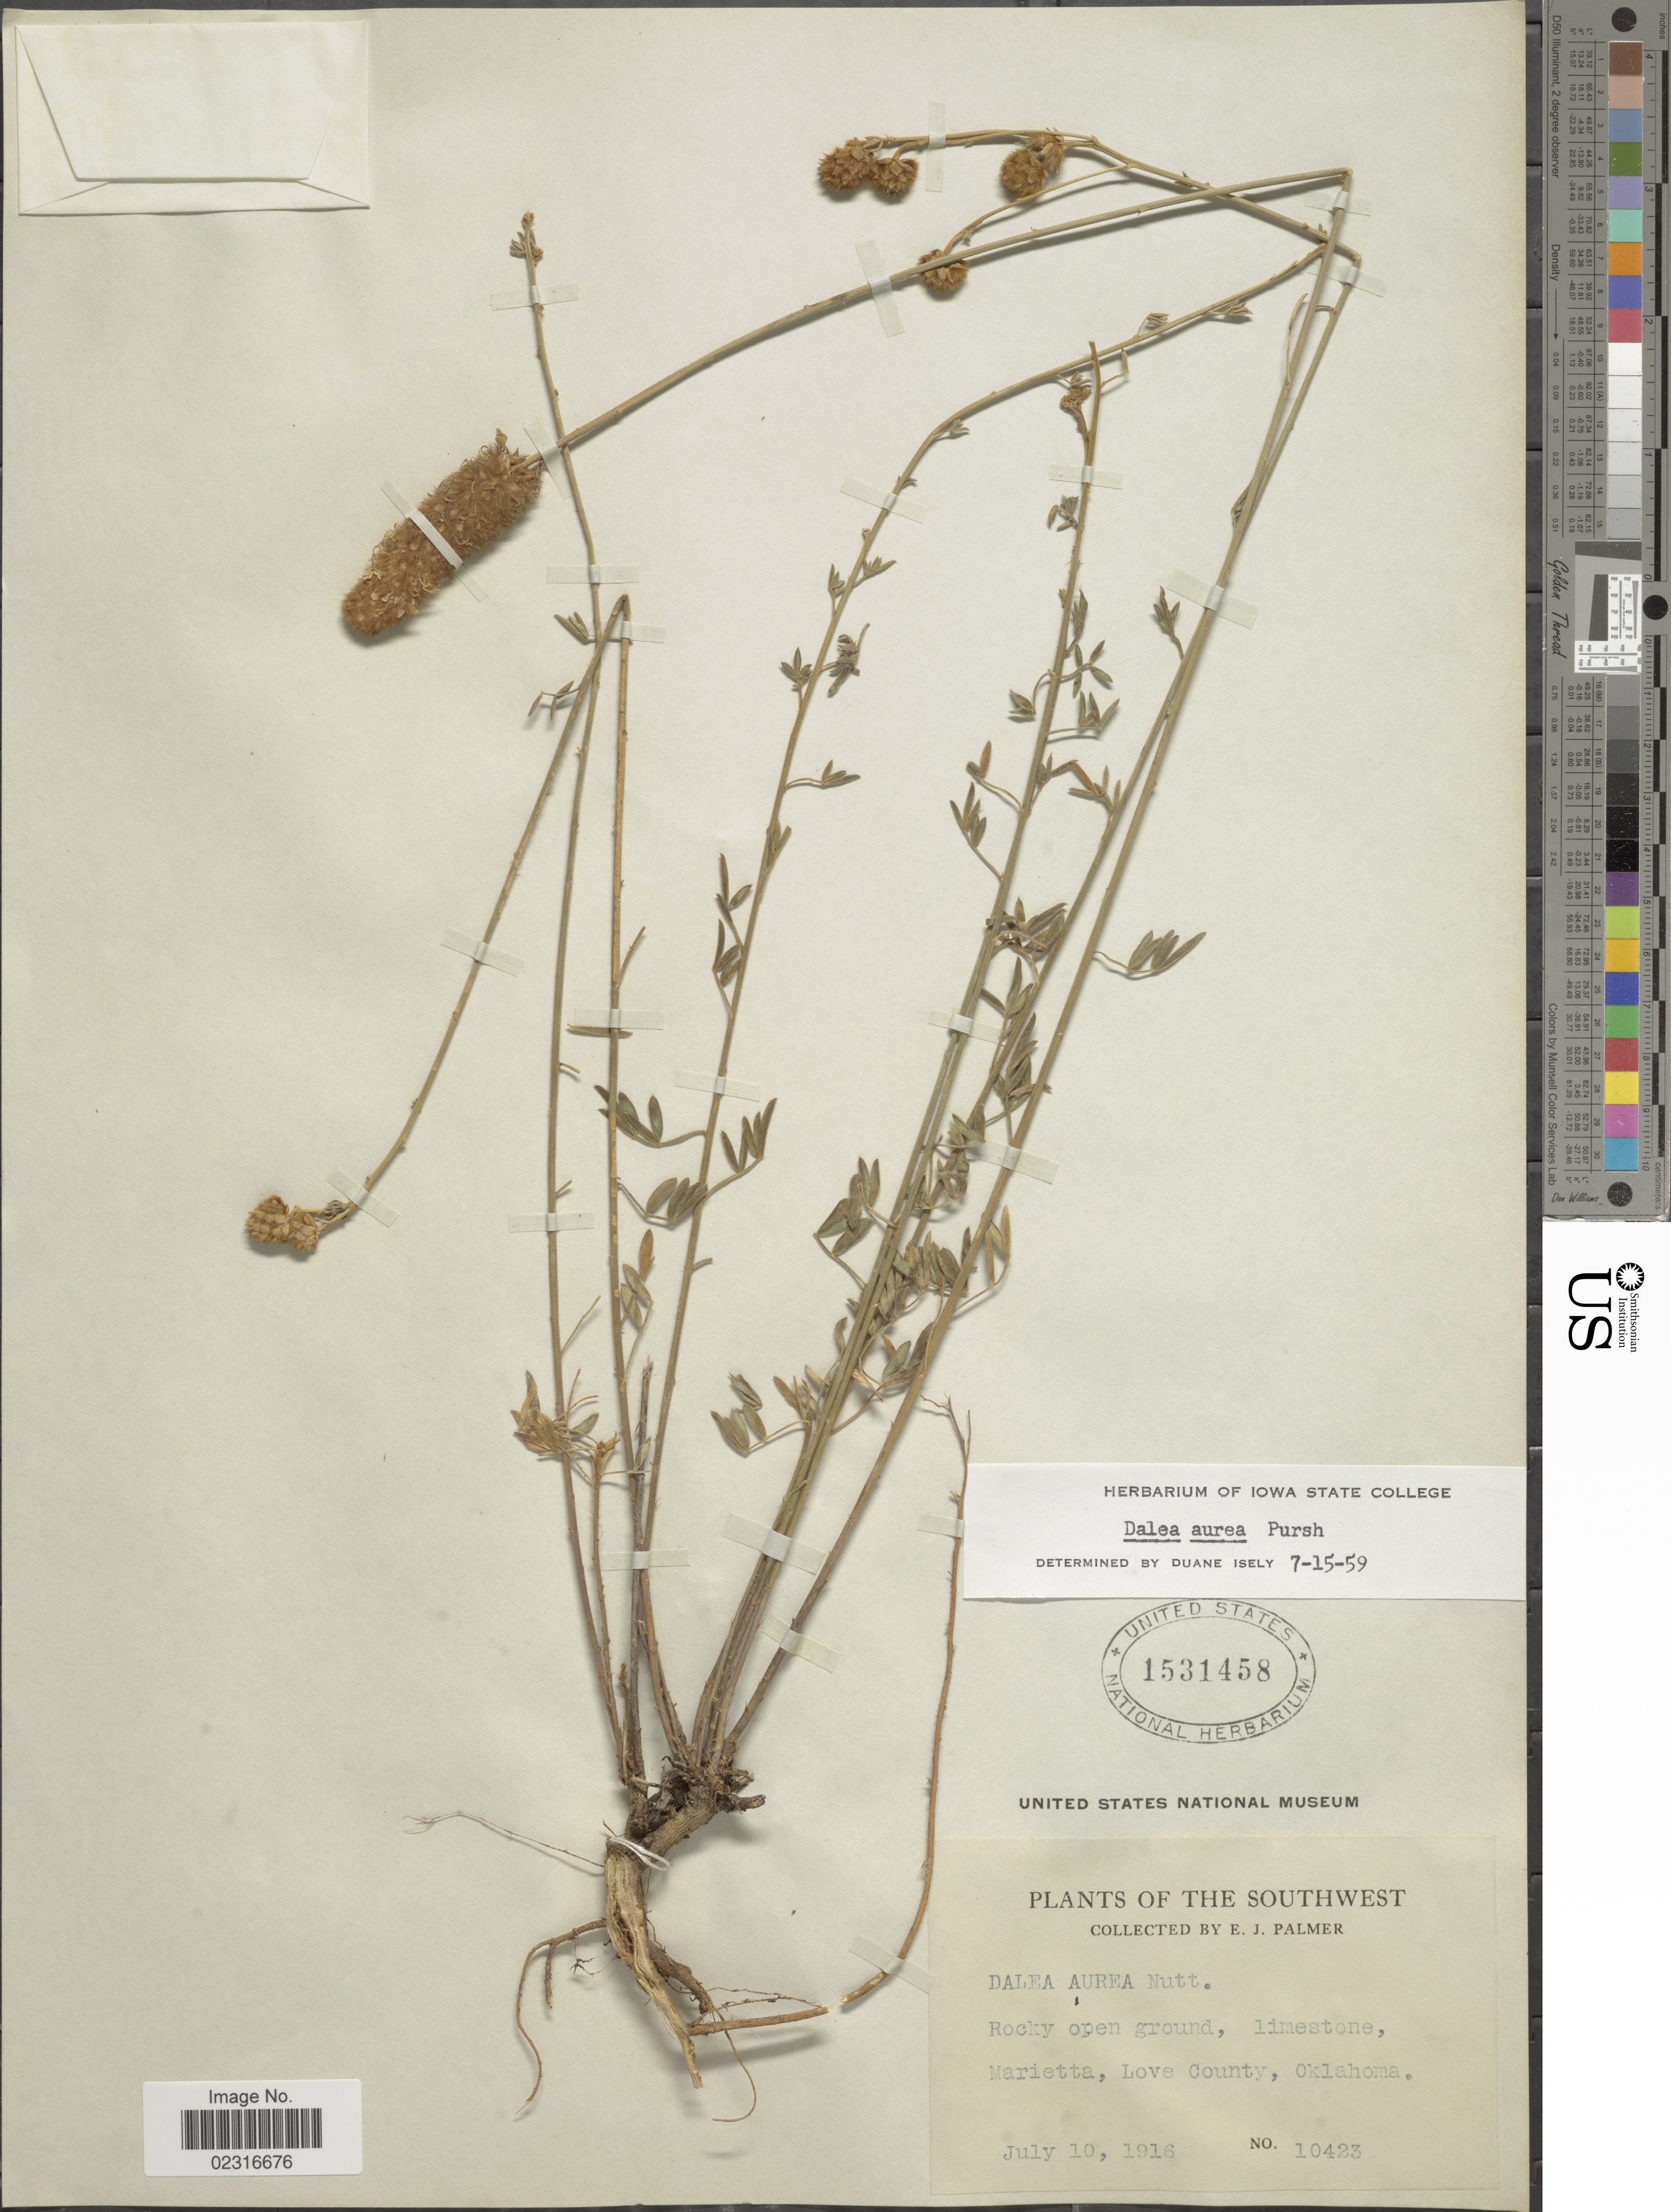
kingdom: Plantae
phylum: Tracheophyta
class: Magnoliopsida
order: Fabales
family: Fabaceae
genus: Dalea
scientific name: Dalea aurea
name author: Nutt. ex Pursh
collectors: E. J. Palmer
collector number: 10423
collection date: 1916-07-10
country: United States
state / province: Oklahoma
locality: The southwest. Marietta, Love County.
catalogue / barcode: US 1531458